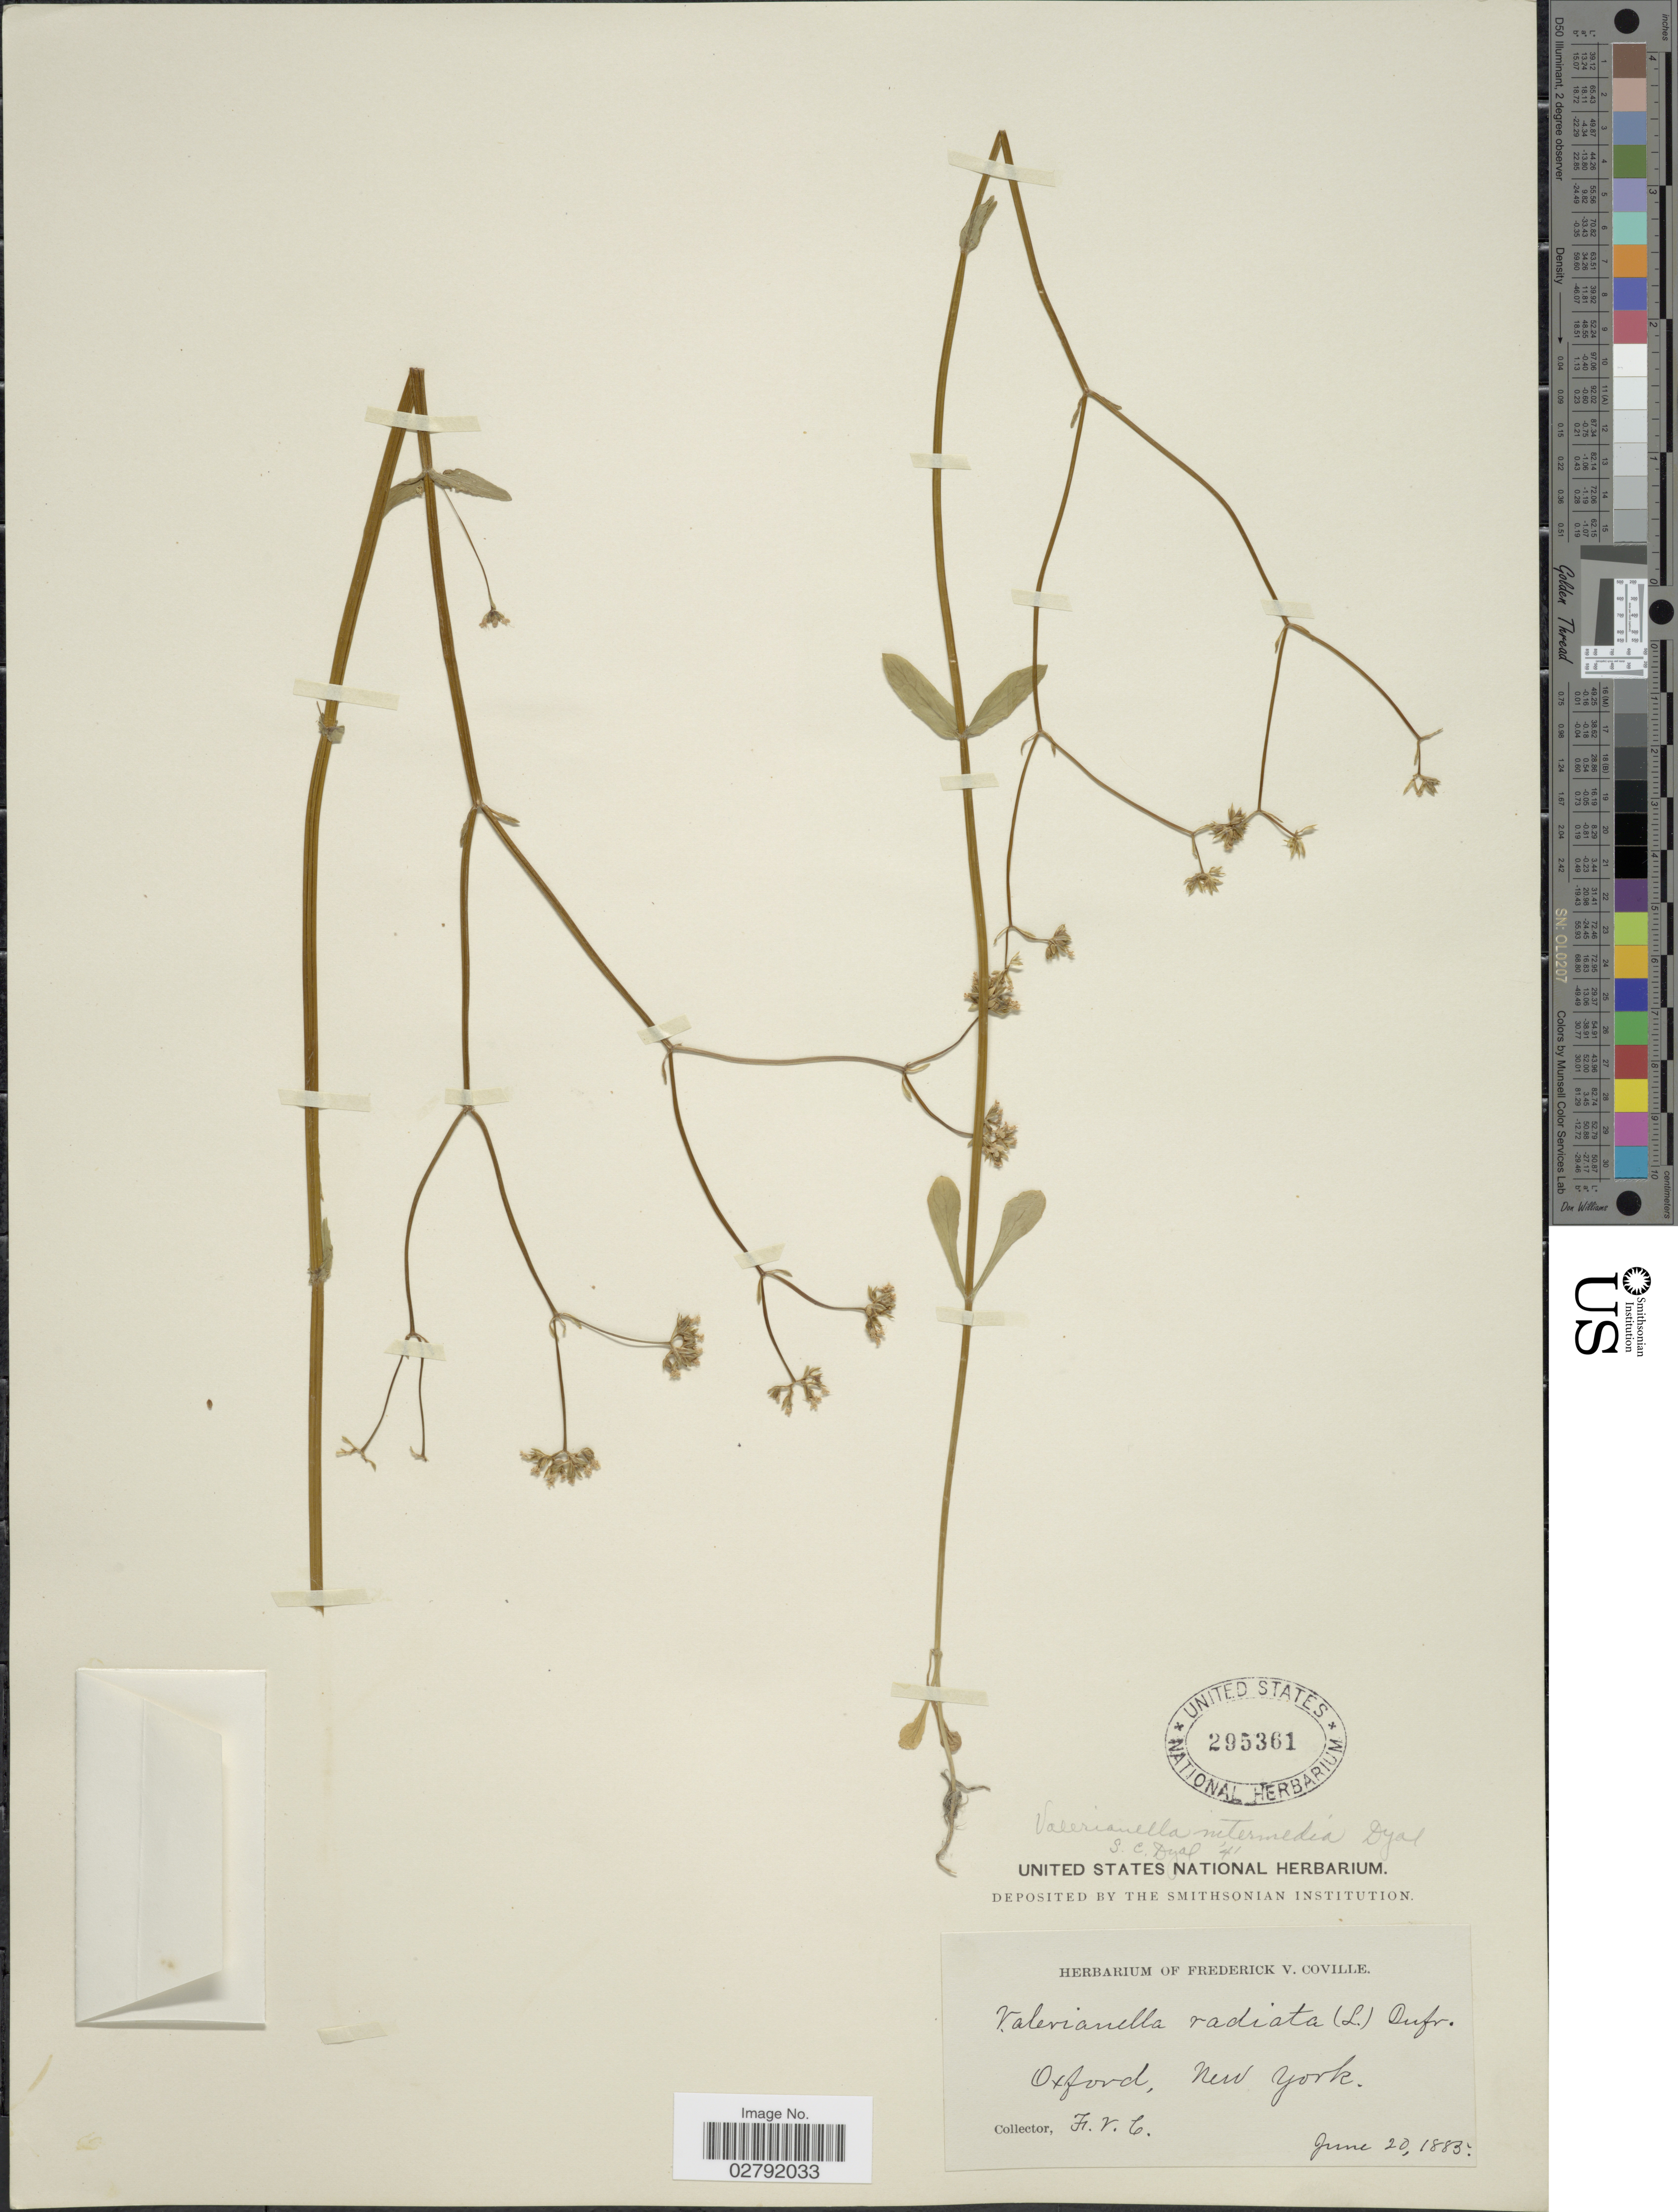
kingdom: Plantae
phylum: Tracheophyta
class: Magnoliopsida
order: Dipsacales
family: Caprifoliaceae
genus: Valerianella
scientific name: Valerianella intermedia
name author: Dyal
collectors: F. V. Coville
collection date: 1885-06-20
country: United States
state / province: New York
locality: Oxford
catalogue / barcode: US 295361